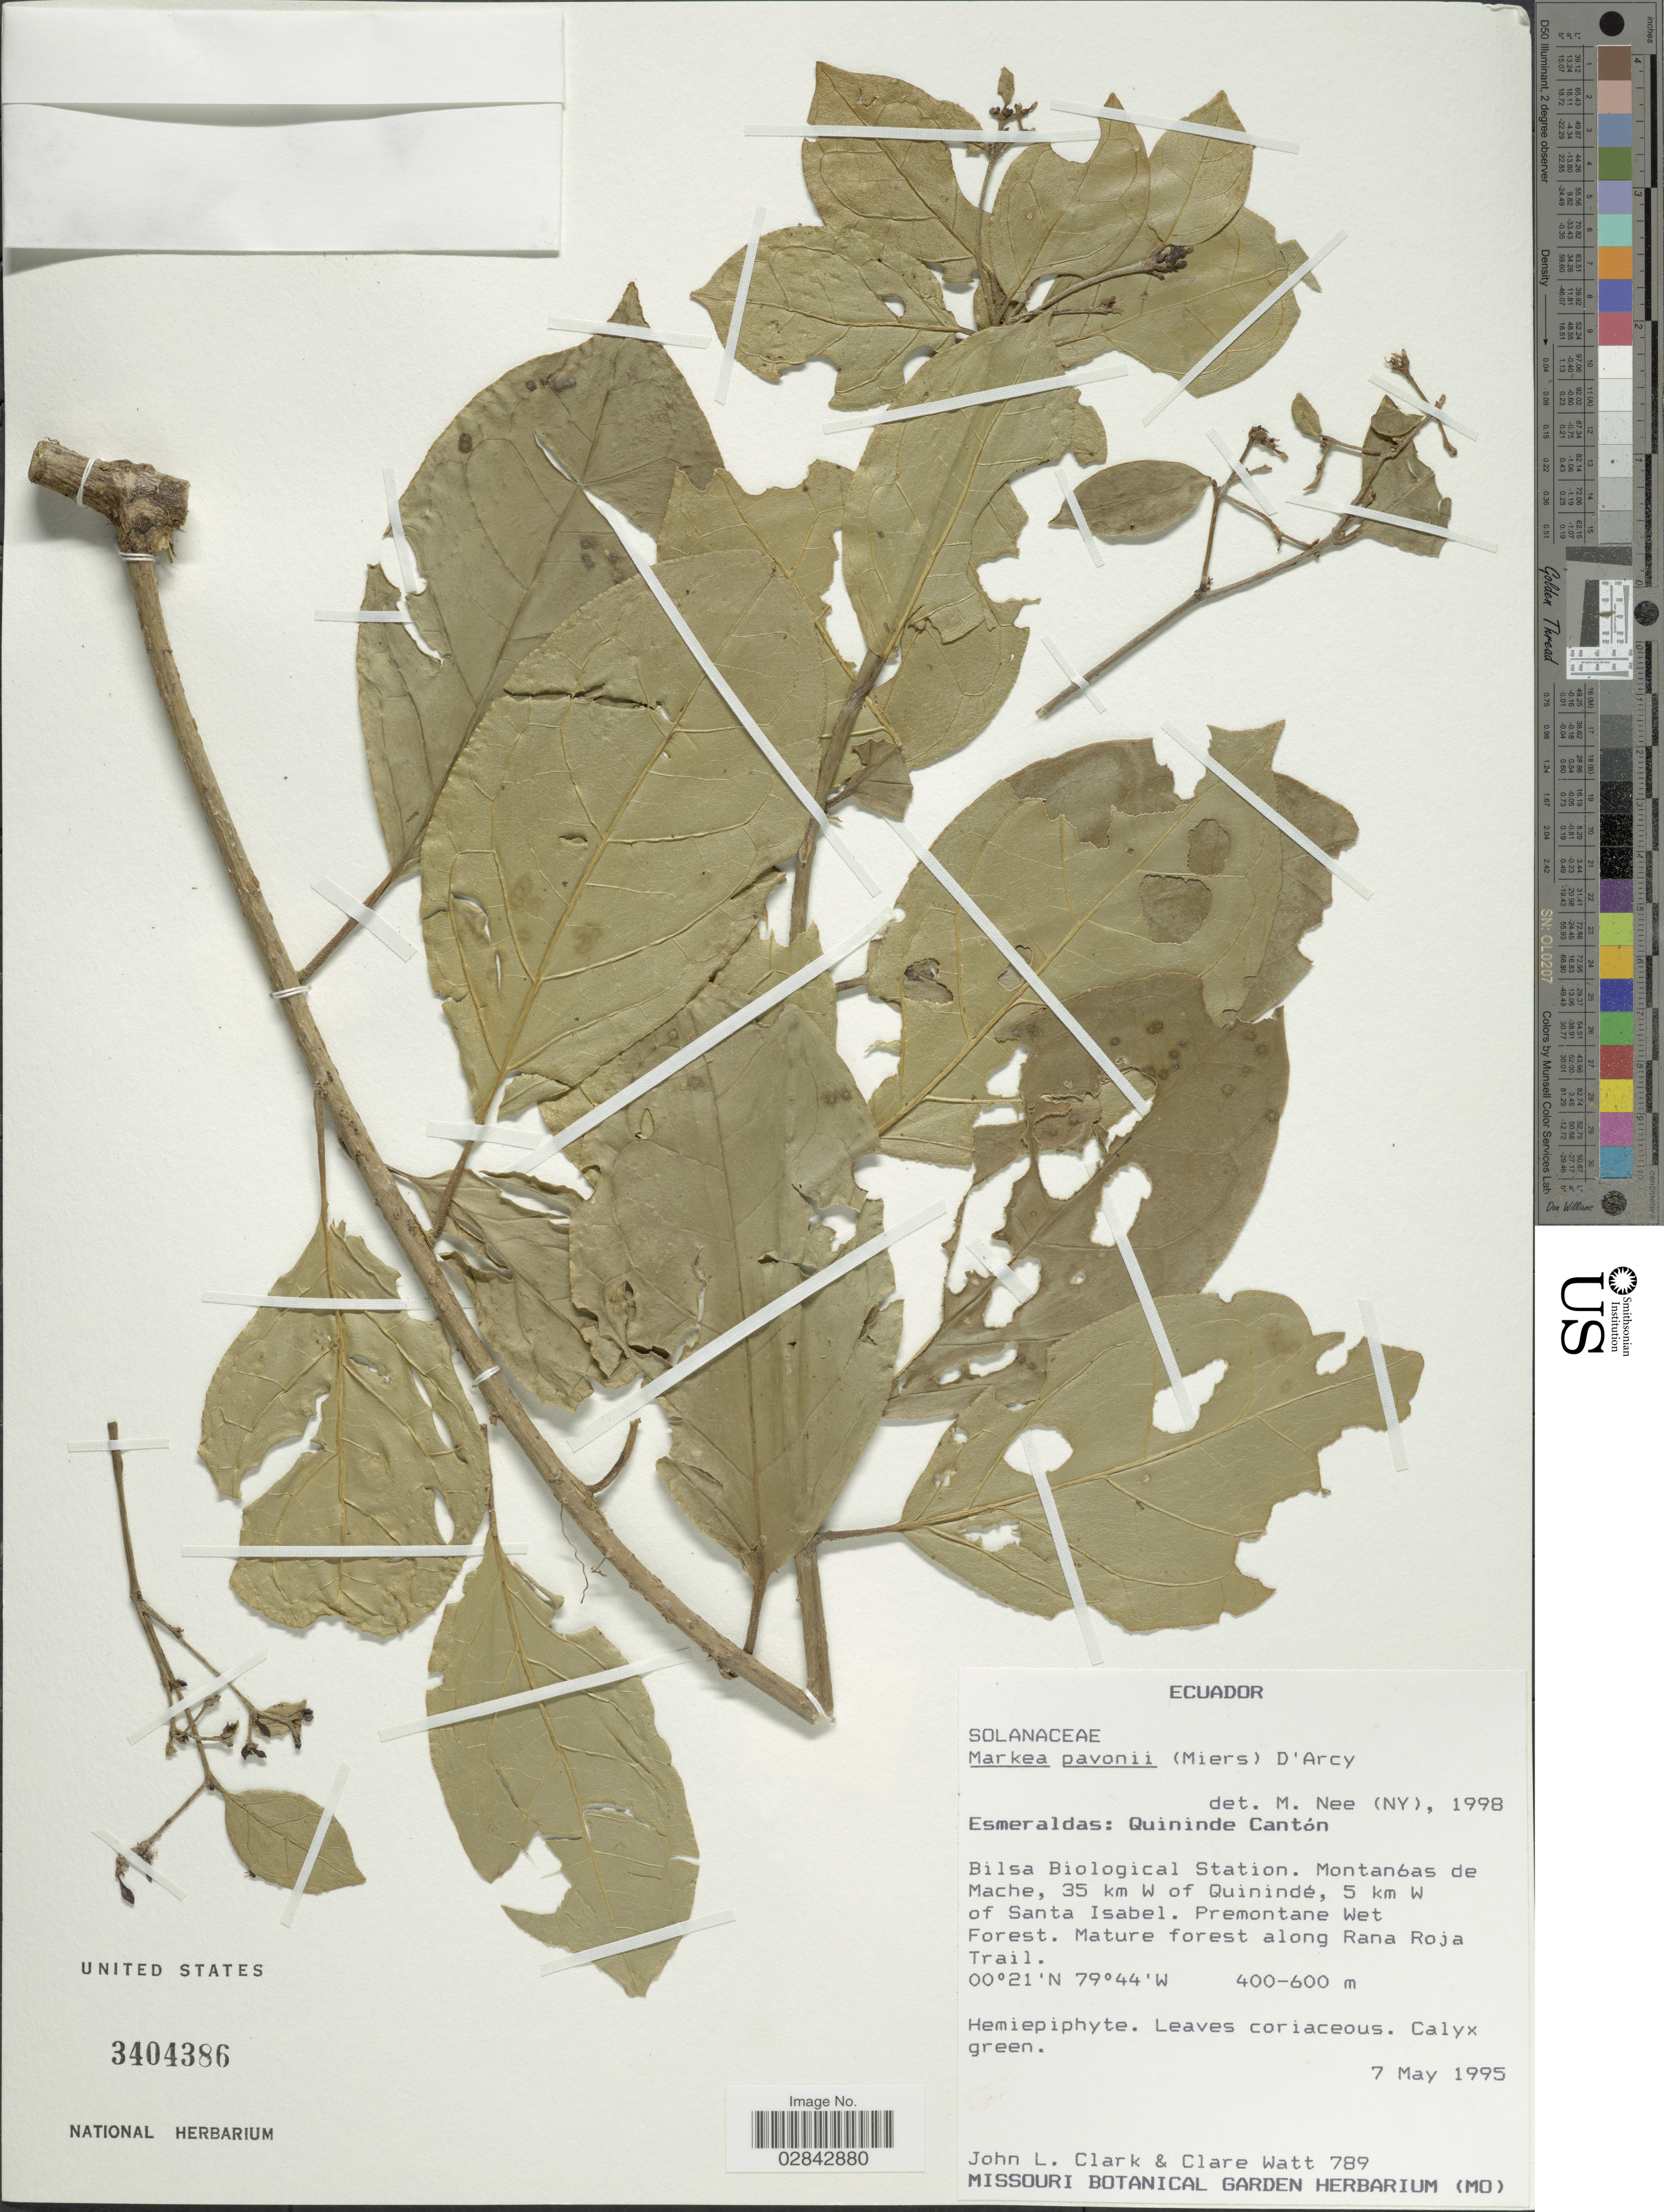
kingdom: Plantae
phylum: Tracheophyta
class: Magnoliopsida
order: Solanales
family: Solanaceae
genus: Markea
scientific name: Markea pavonii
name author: (Miers) D'Arcy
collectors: J. L. Clark & C. Watt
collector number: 789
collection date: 1995-05-07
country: Ecuador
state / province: Esmeraldas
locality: Quininde Cantón. Bilsa Biological Station. Montan6as de Mache, 35 km W of Quinindé, 5 km W of Santa Isabel. Mature forest along Rana Roja Trail.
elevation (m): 400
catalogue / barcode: US 3404386